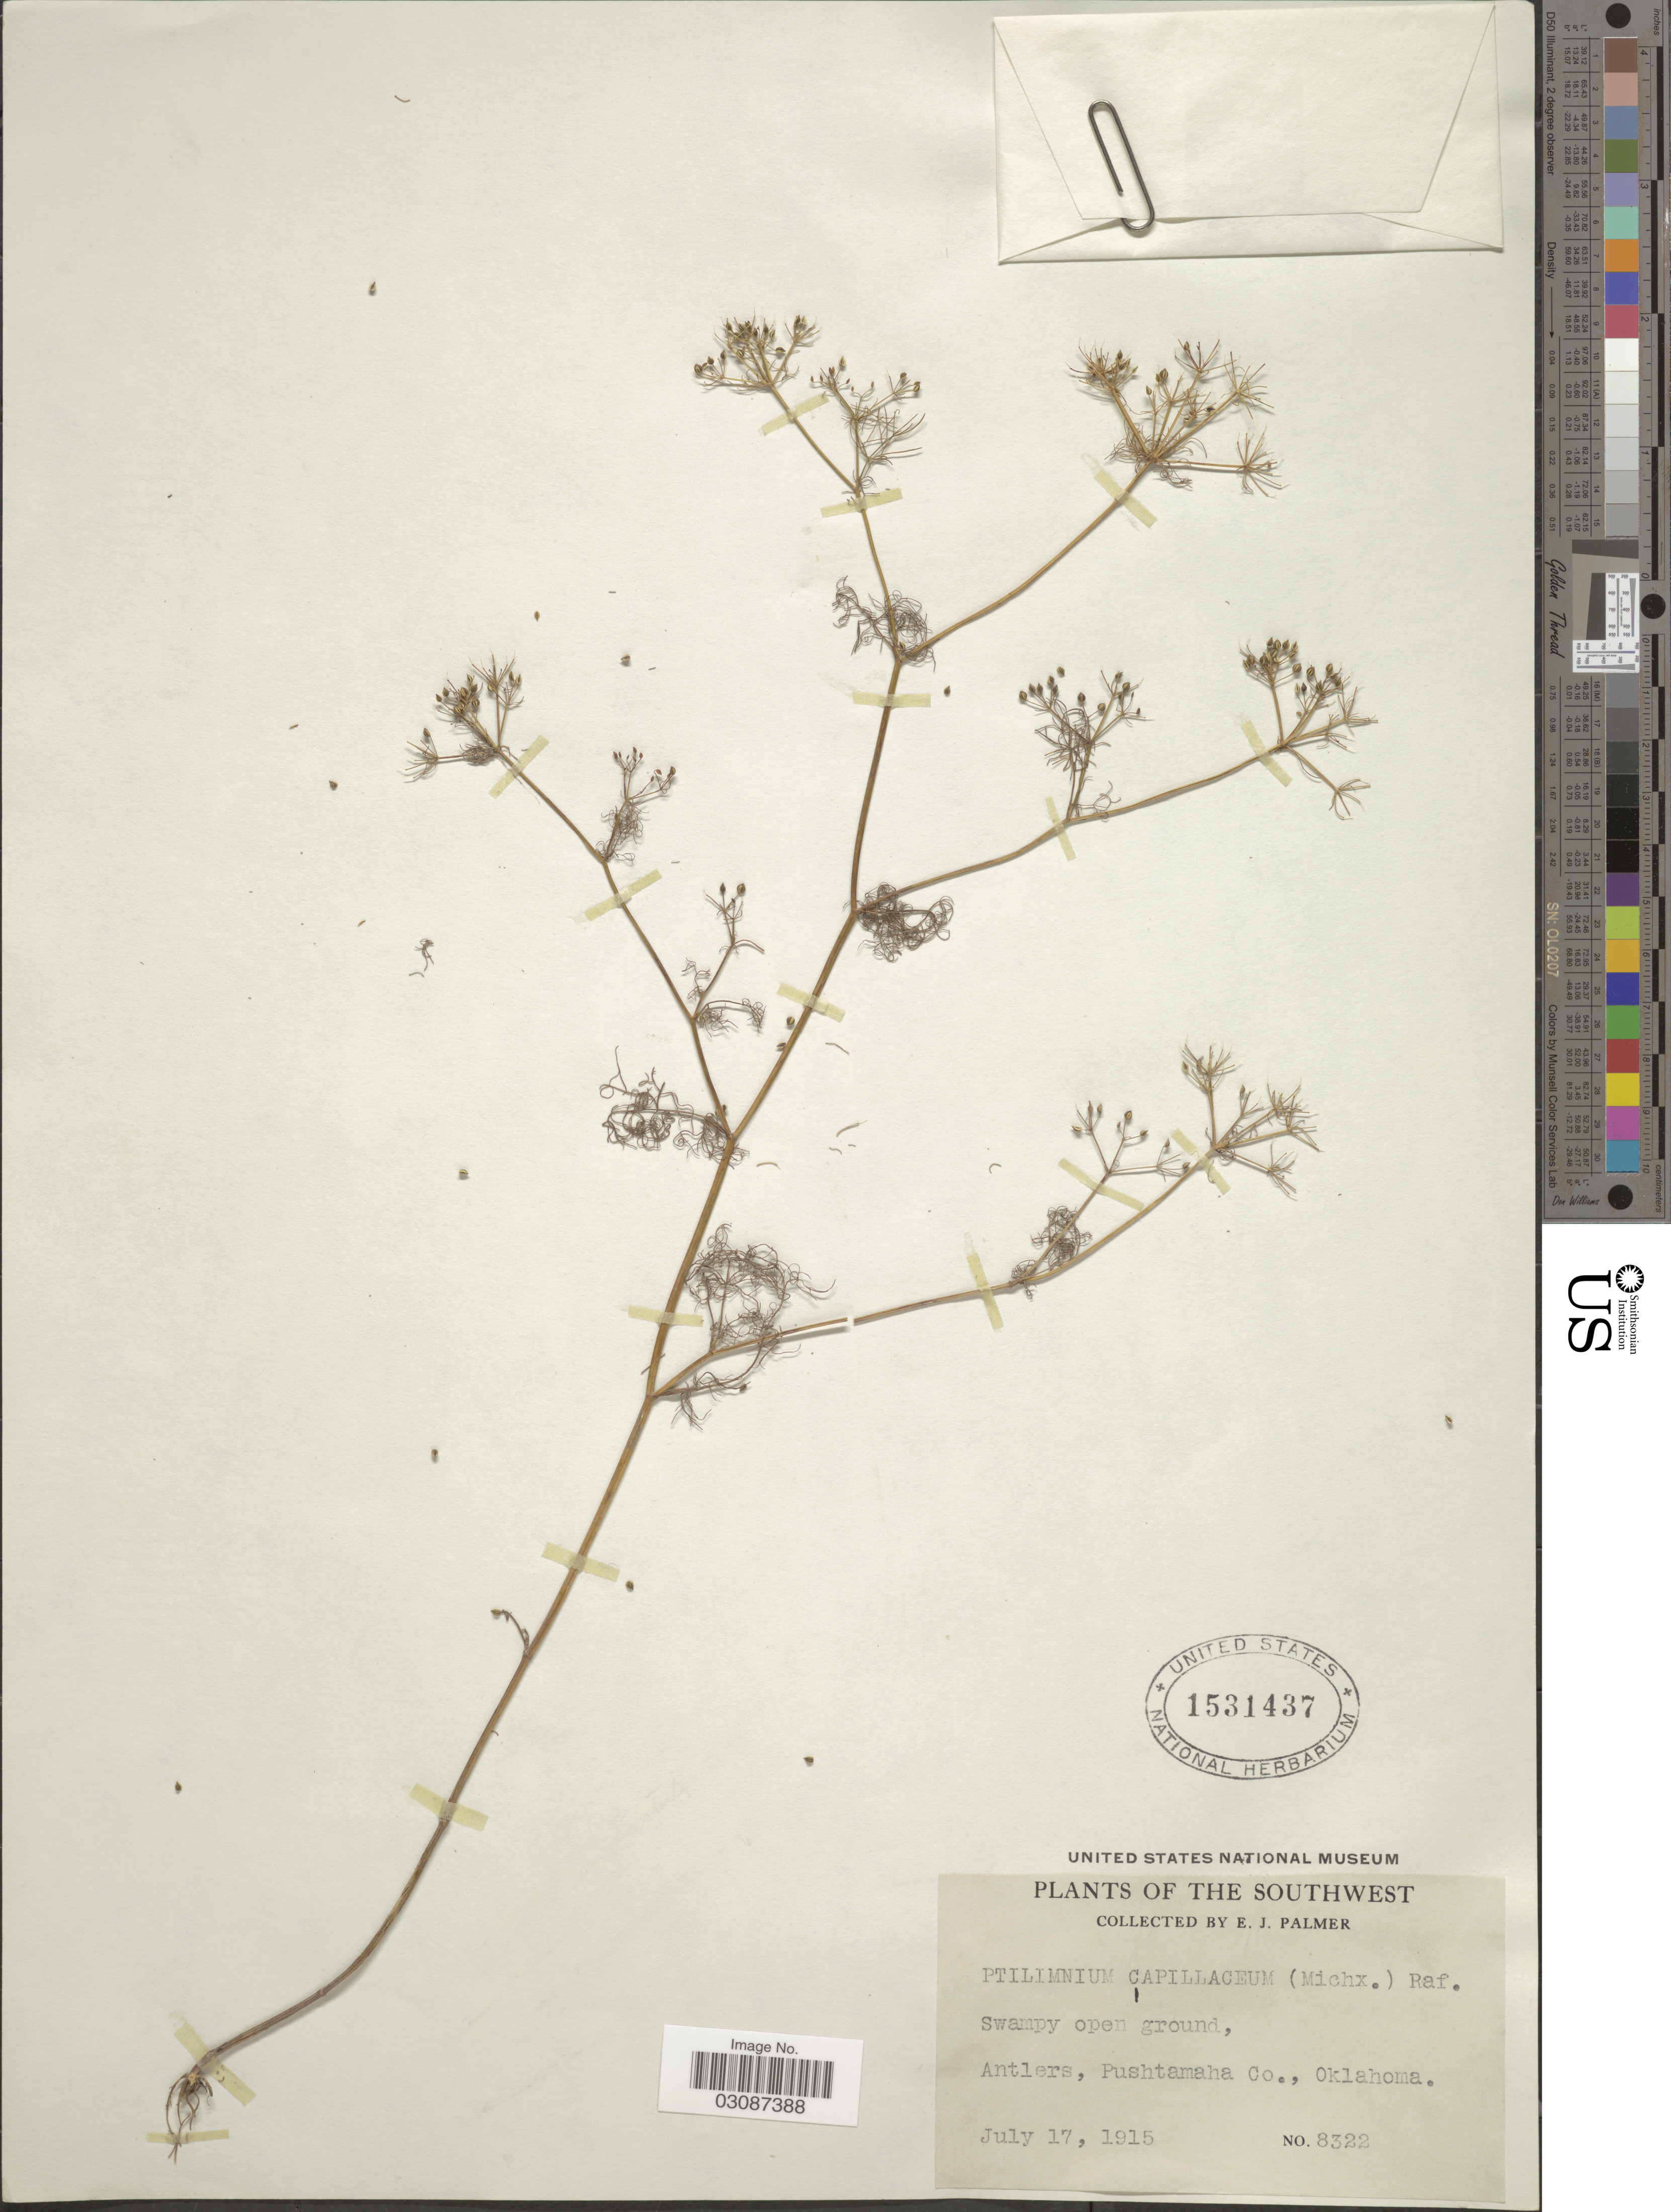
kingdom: Plantae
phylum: Tracheophyta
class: Magnoliopsida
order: Apiales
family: Apiaceae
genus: Ptilimnium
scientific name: Ptilimnium capillaceum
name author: (Michx.) Raf.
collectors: E. J. Palmer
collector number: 8322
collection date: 1915-07-17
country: United States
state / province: Oklahoma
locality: The Southwest. Antlers, Pushtamaha Co.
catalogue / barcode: US 1531437